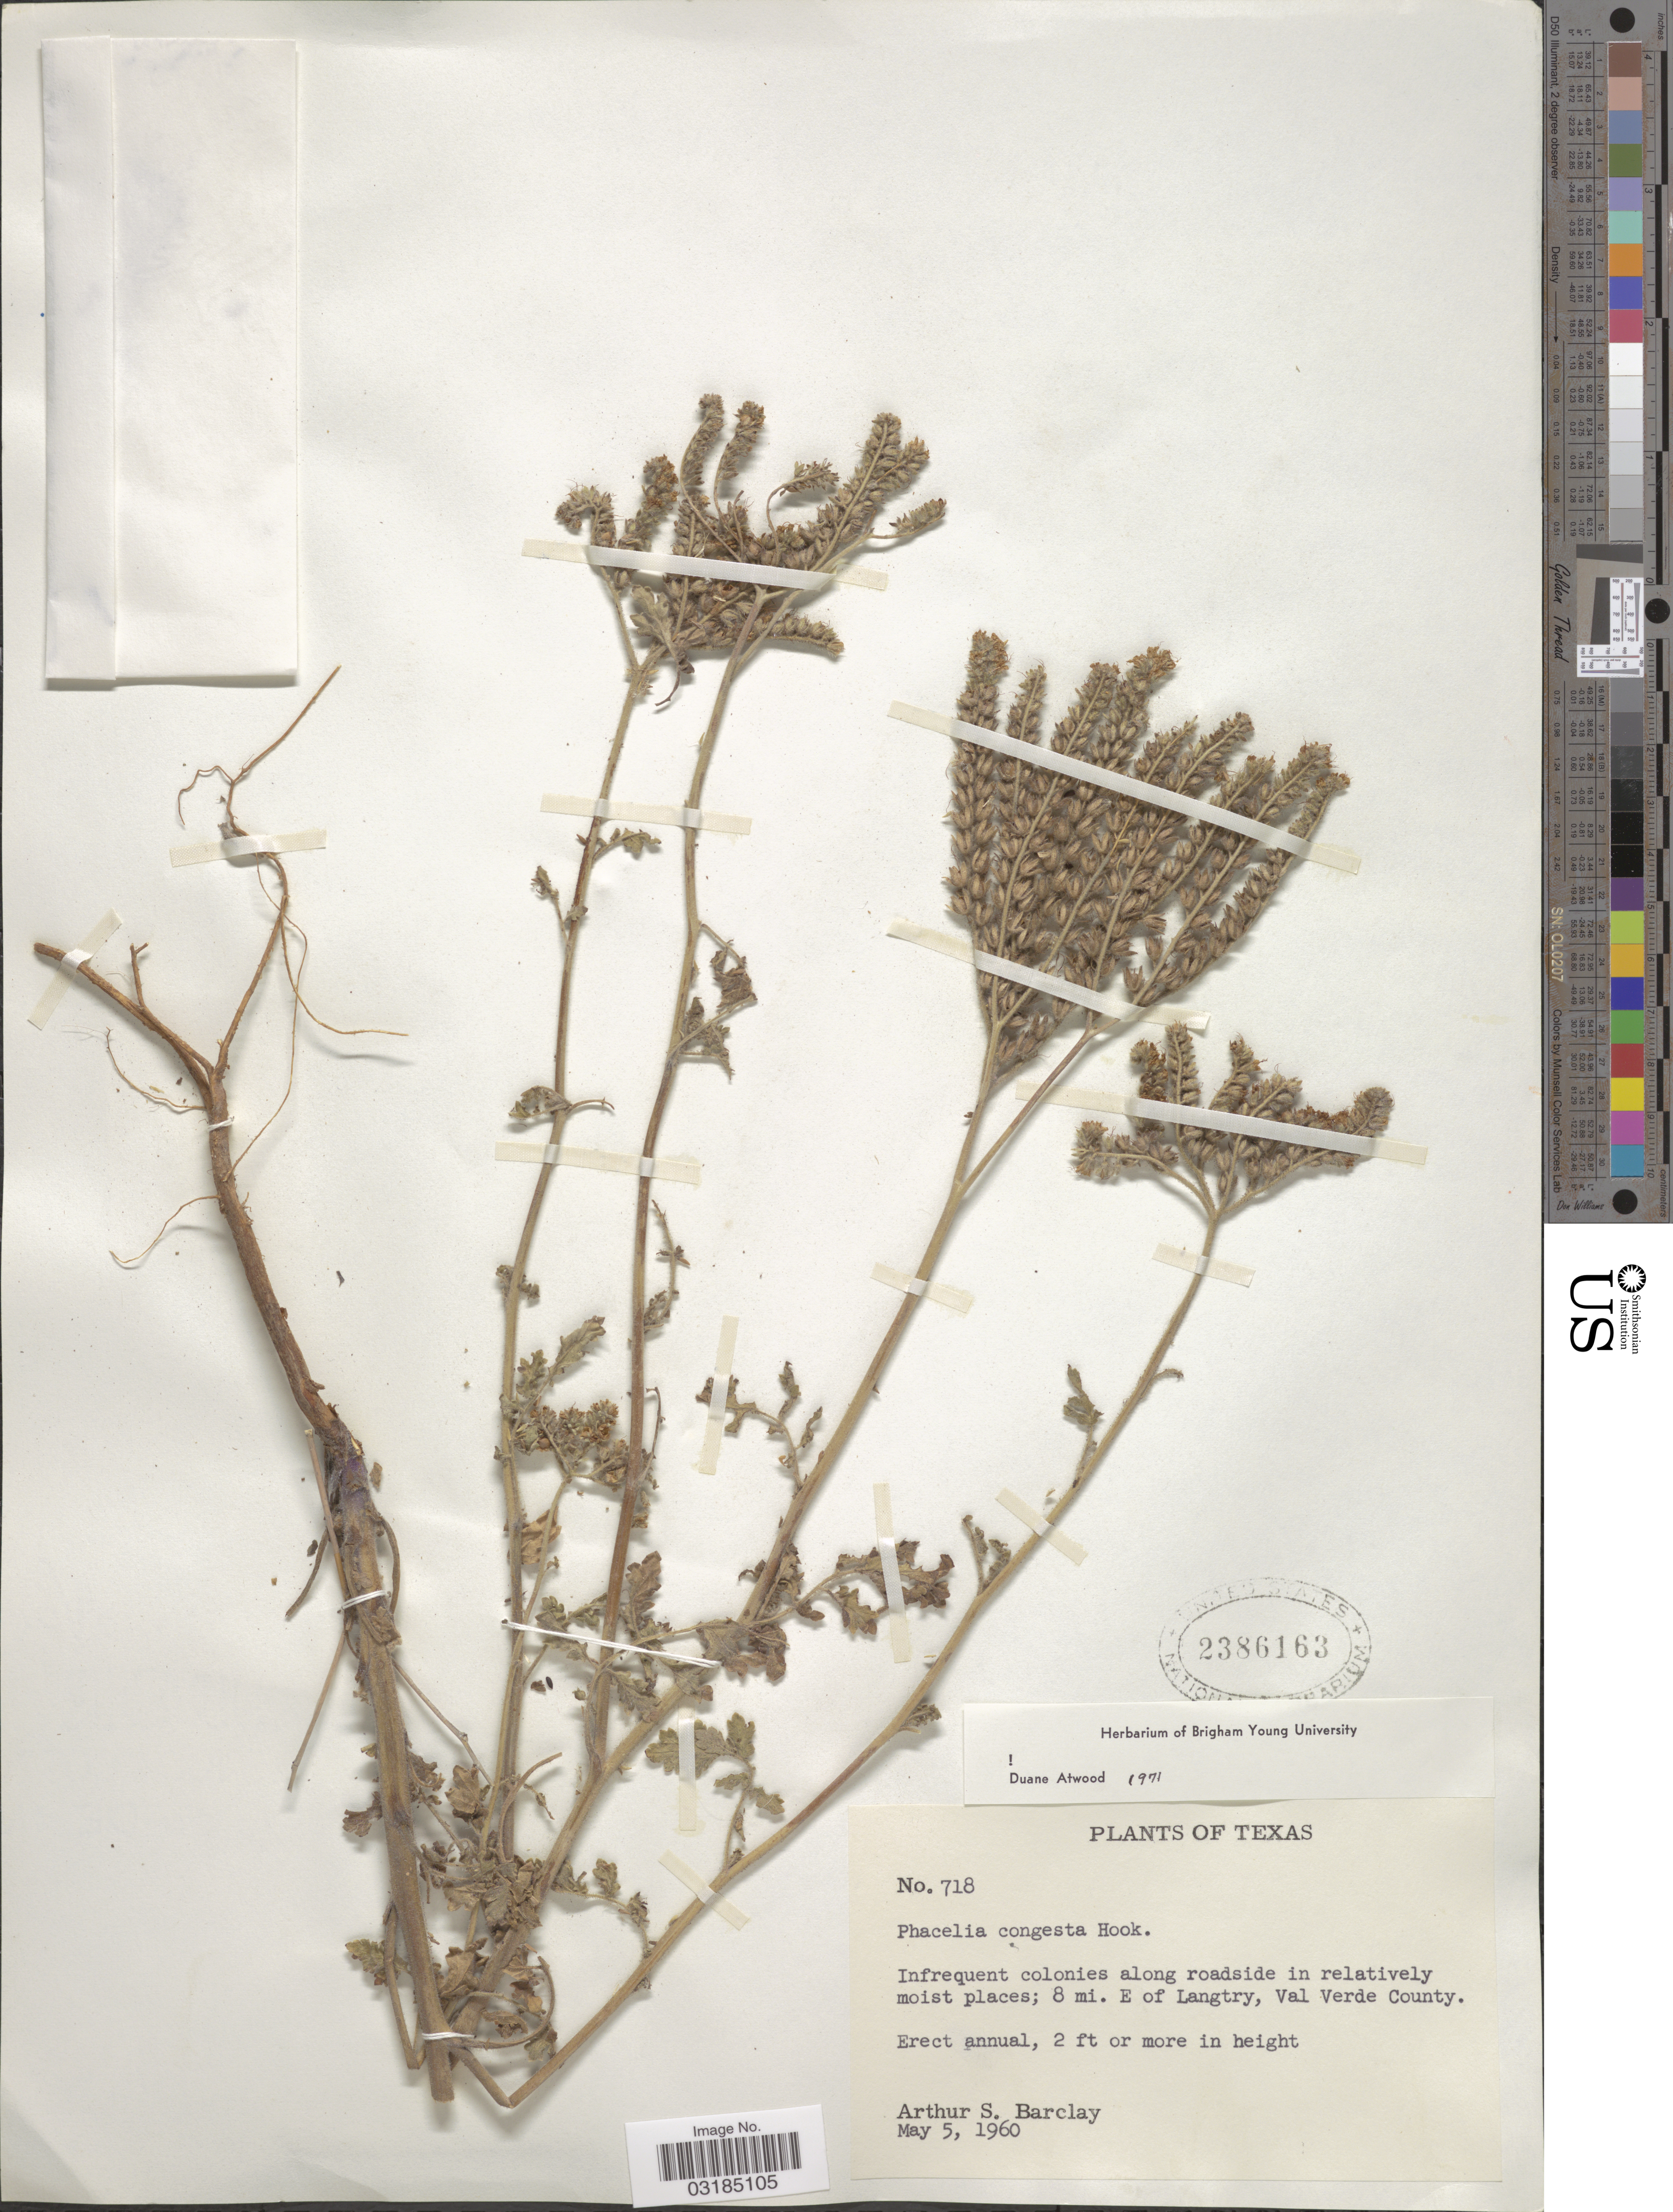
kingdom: Plantae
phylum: Tracheophyta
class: Magnoliopsida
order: Boraginales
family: Hydrophyllaceae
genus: Phacelia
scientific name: Phacelia congesta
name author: Hook.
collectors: A. S. Barclay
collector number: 718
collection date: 1960-05-05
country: United States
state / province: Texas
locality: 8 mi. E of Langtry, Val Verde County.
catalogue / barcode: US 2386163